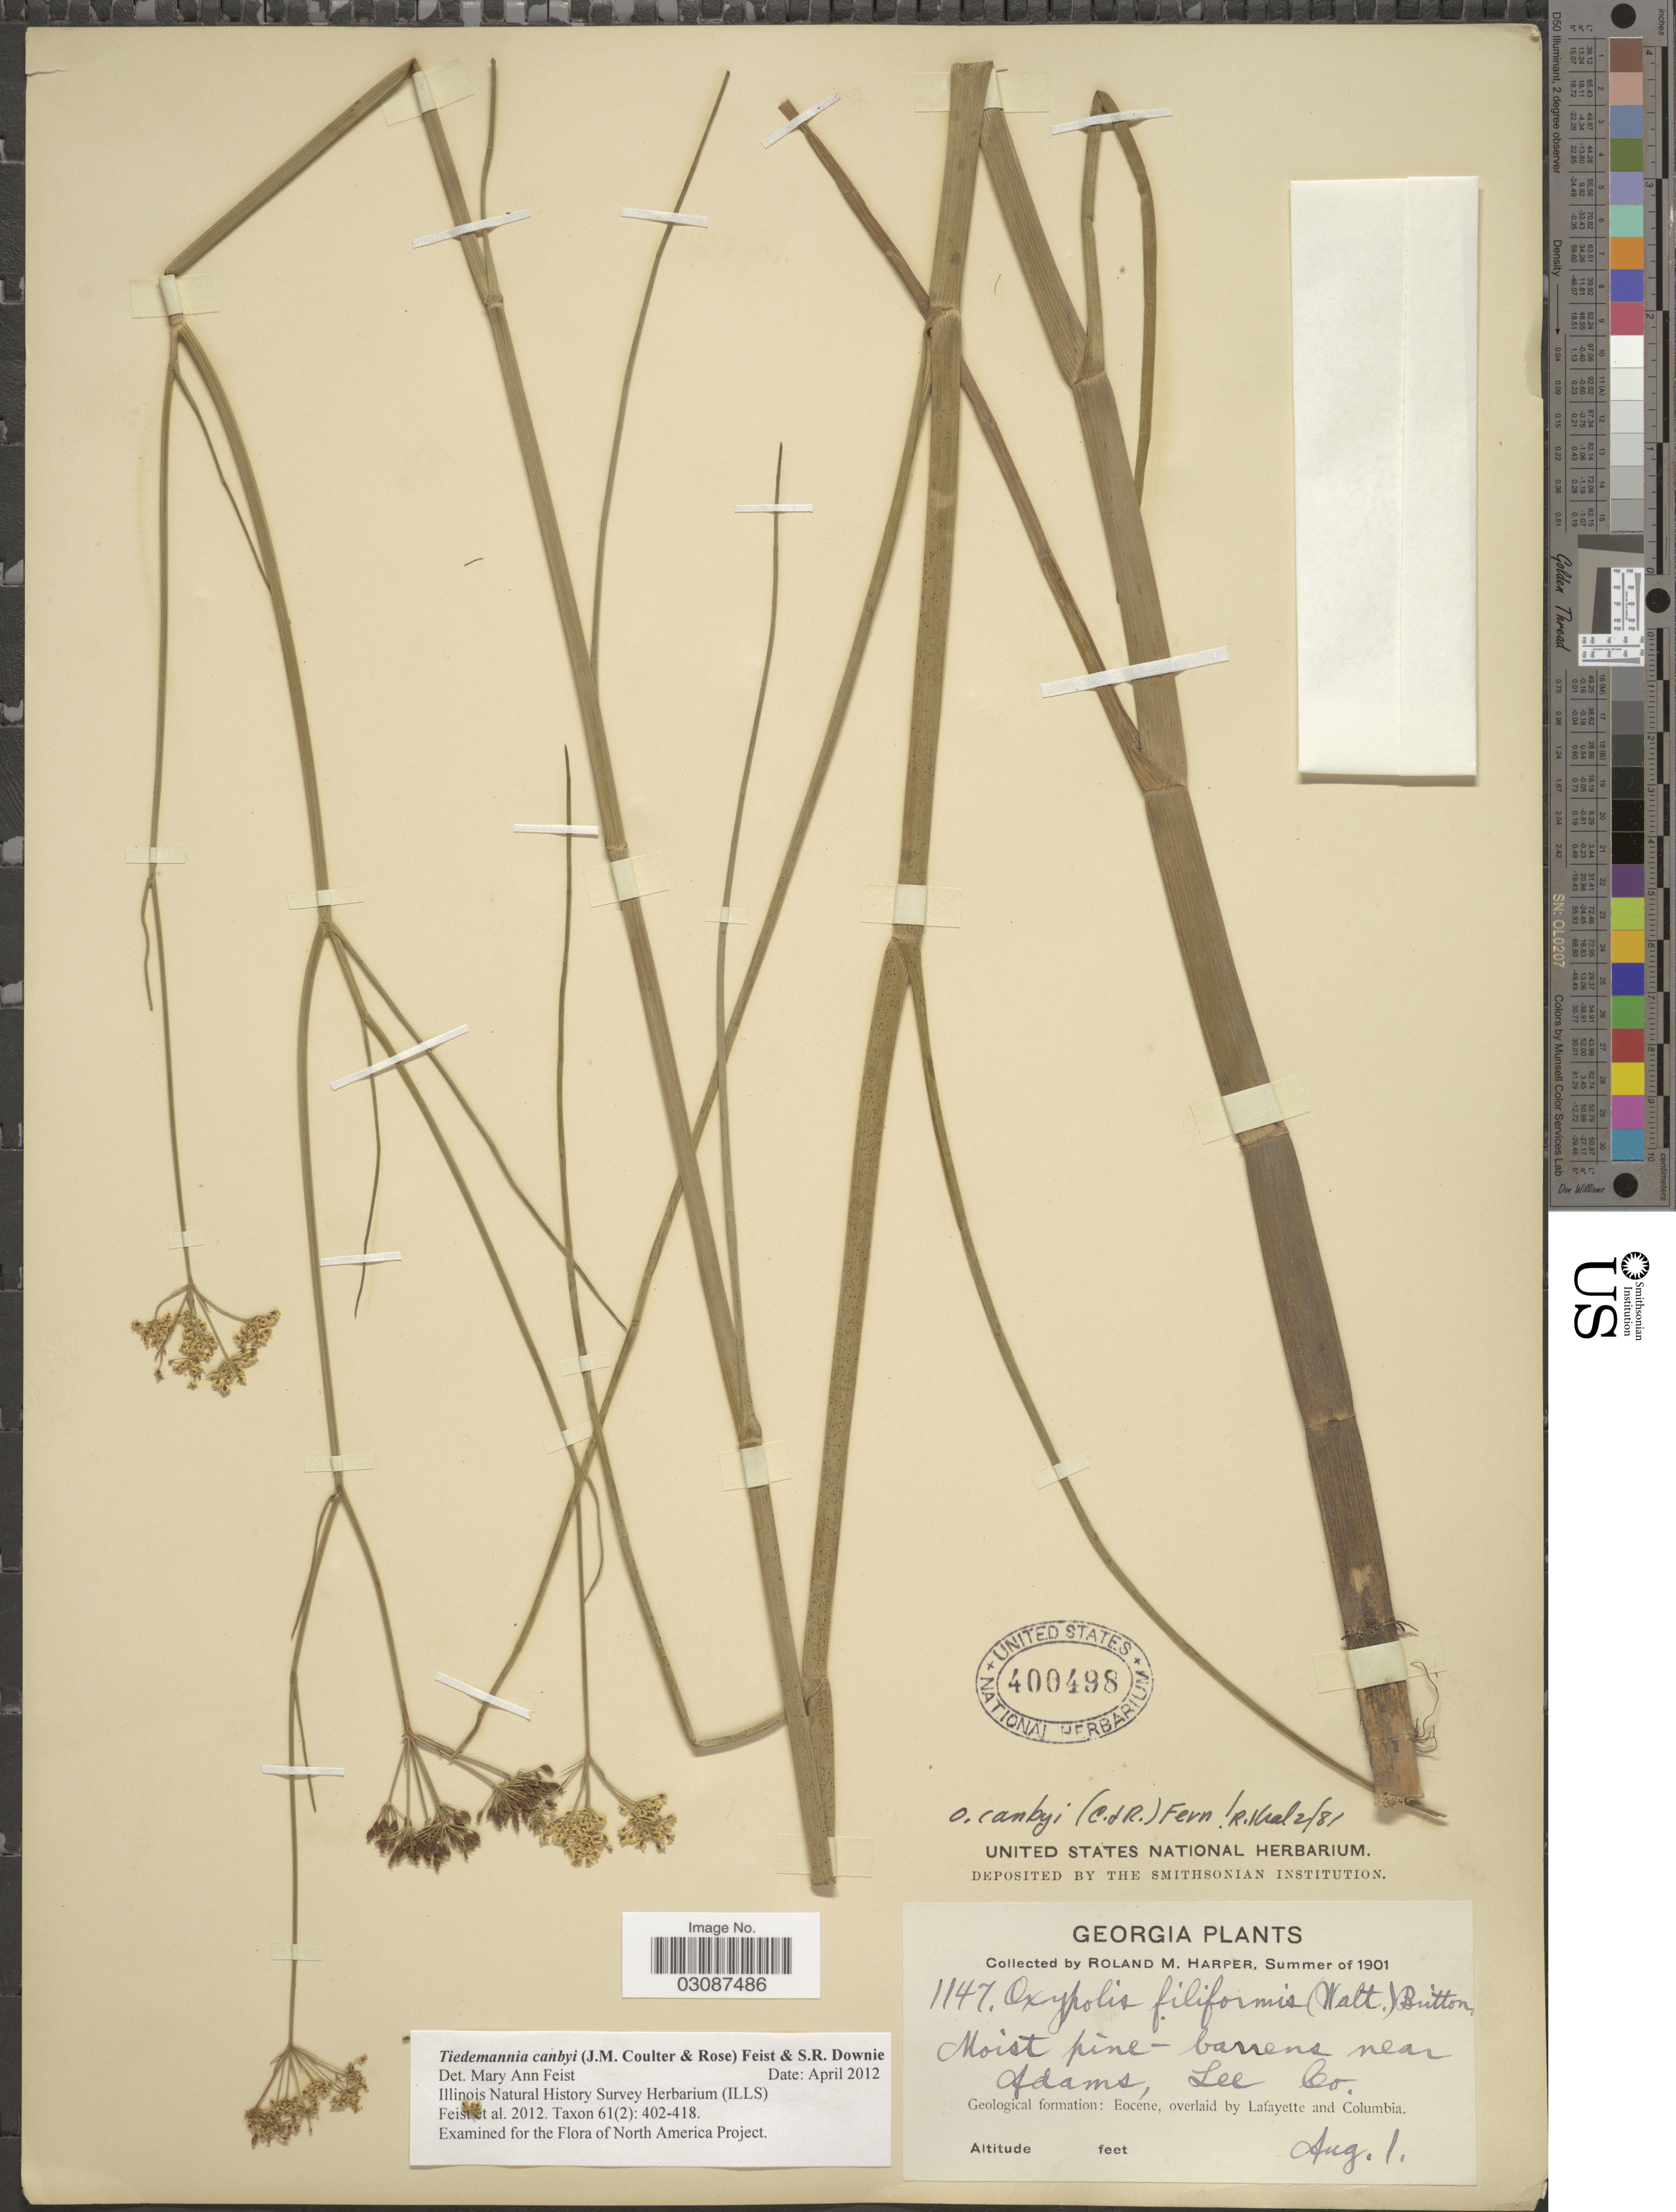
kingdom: Plantae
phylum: Tracheophyta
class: Magnoliopsida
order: Apiales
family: Apiaceae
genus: Tiedemannia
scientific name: Tiedemannia canbyi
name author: (J.M. Coult. & Rose) Feist & S.R. Downie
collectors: R. M. Harper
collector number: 1147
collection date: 1901-08-01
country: United States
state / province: Georgia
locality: Moist pine-barrens near Adams, Lee Co. Geological formation: Eocene, overlaid by Lafayette and Columbia.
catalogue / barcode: US 400498